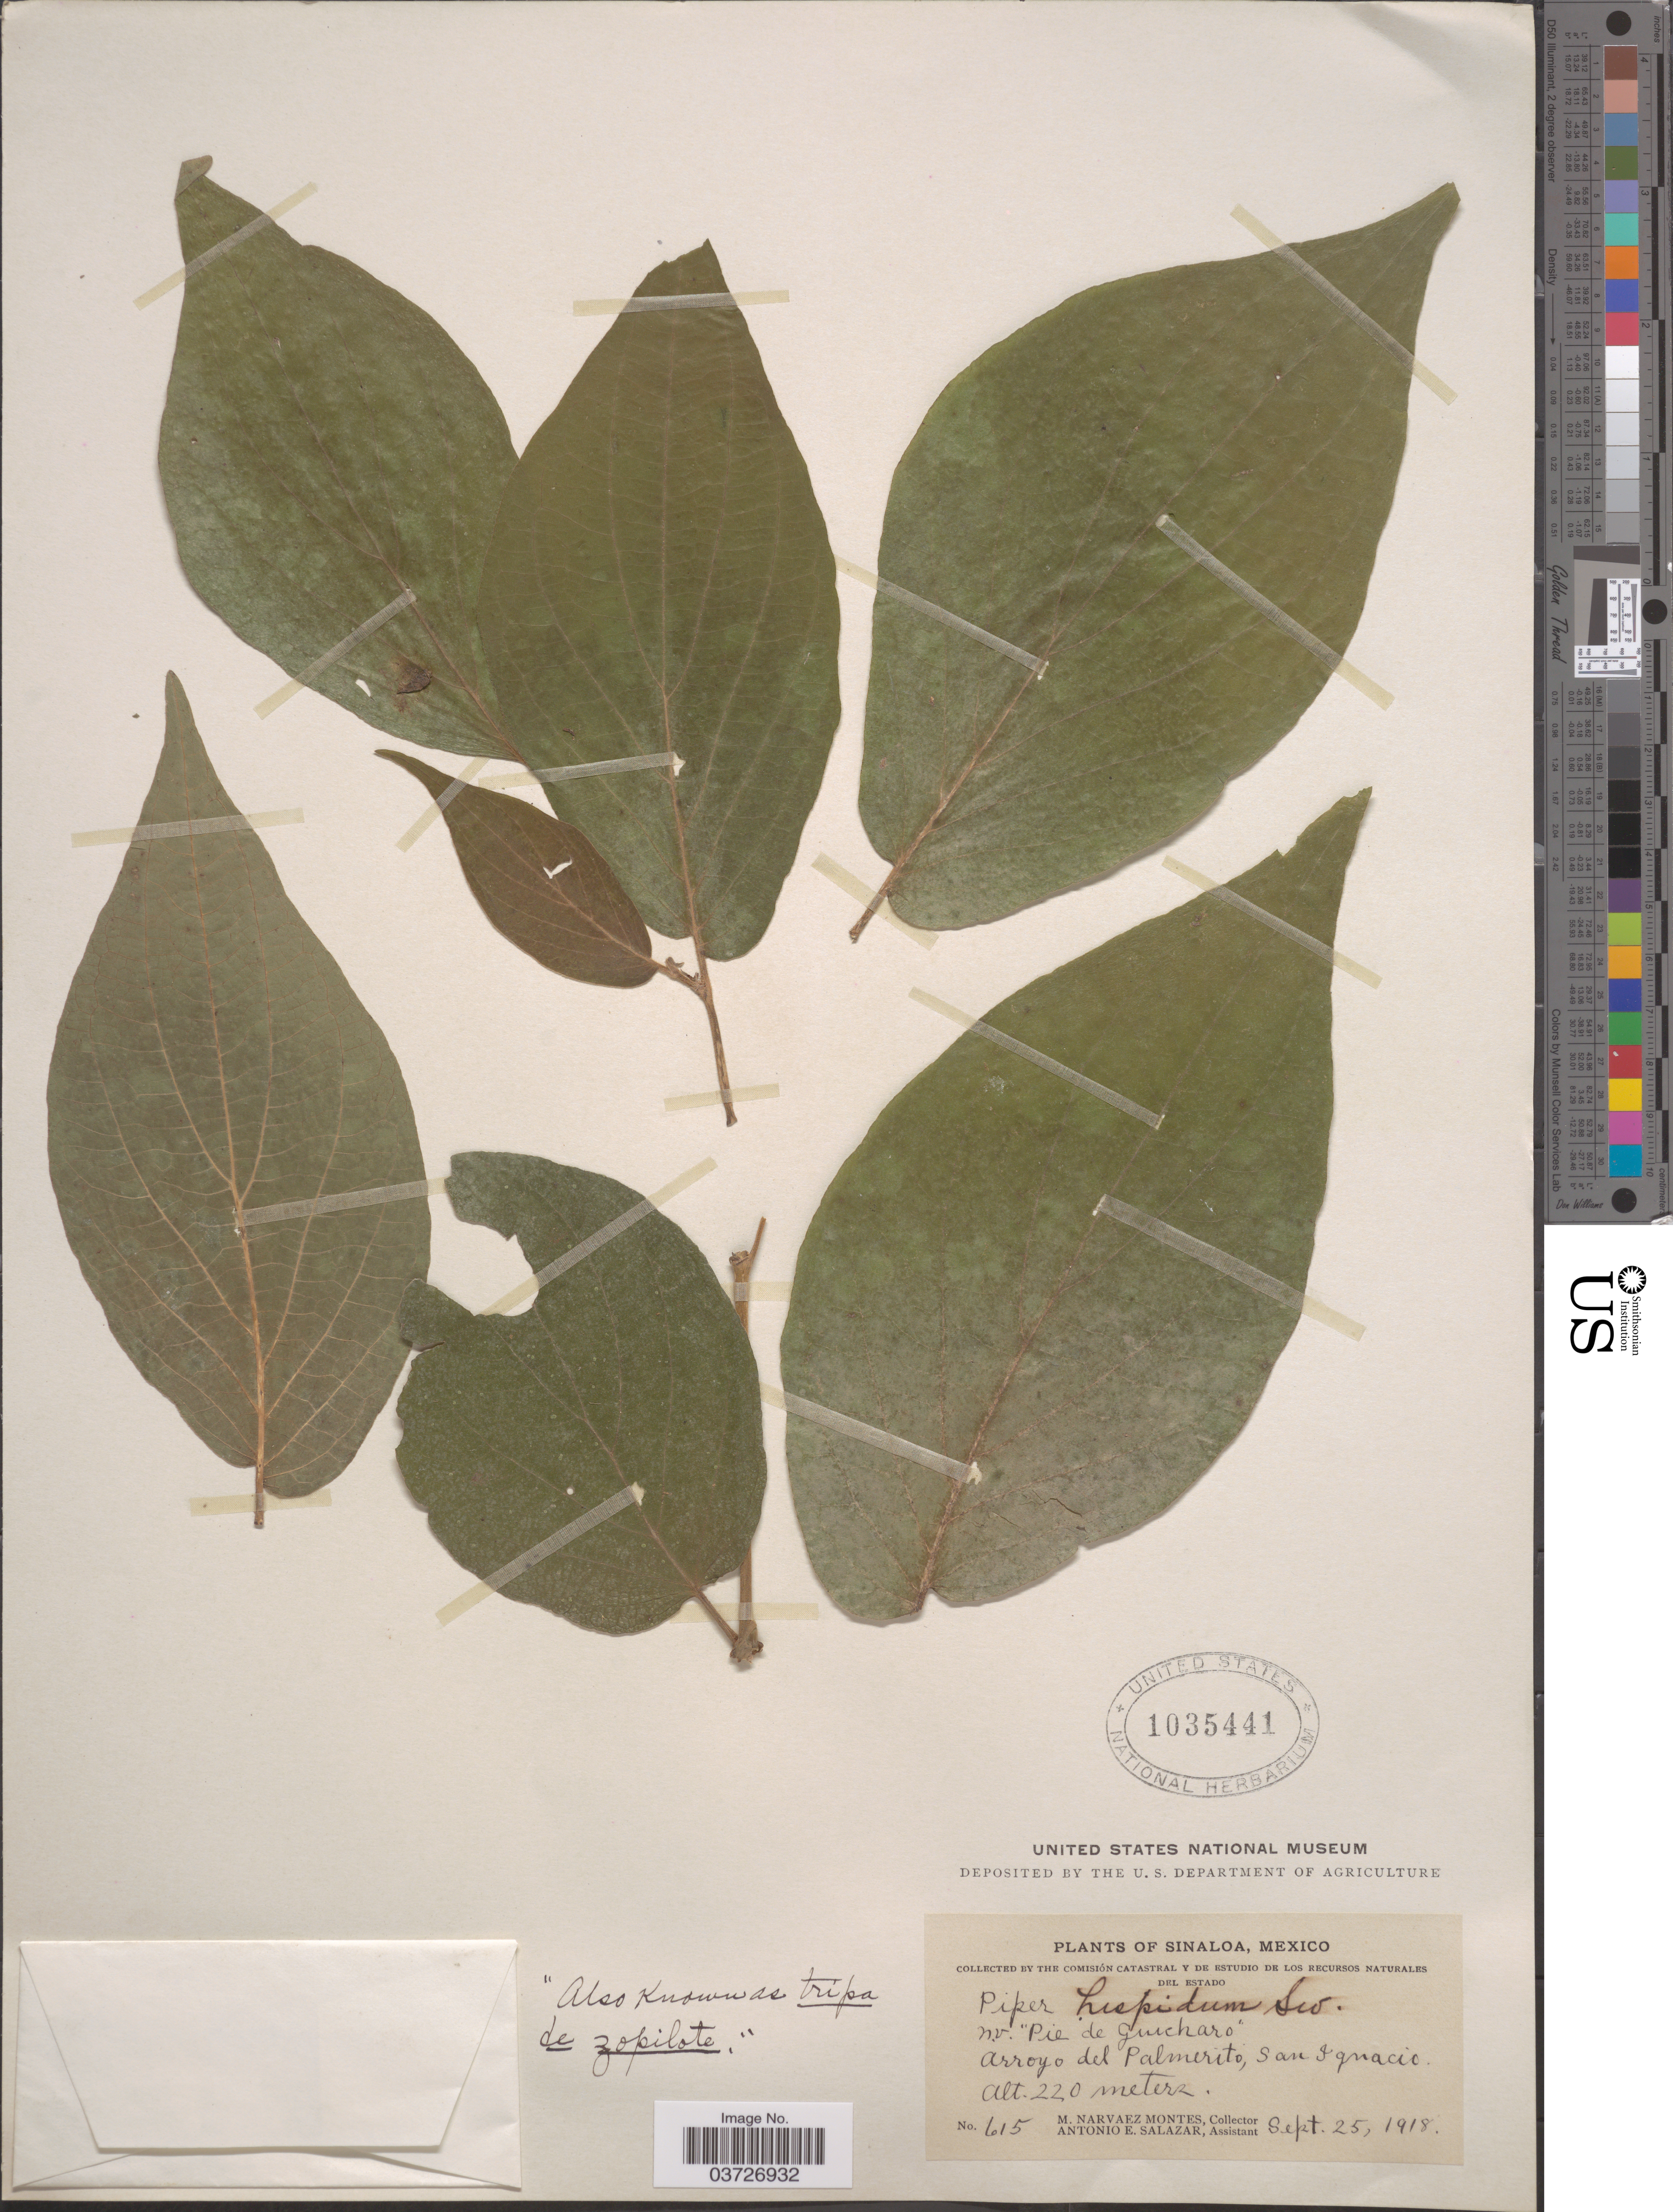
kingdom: Plantae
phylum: Tracheophyta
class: Magnoliopsida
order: Piperales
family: Piperaceae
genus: Piper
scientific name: Piper hispidum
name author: Sw.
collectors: M. Navarez Montes & A. E. Salazar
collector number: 615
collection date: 1918-09-25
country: Mexico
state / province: Sinaloa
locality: Arroyo del Palmerito, San Ignacio.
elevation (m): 220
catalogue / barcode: US 1035441